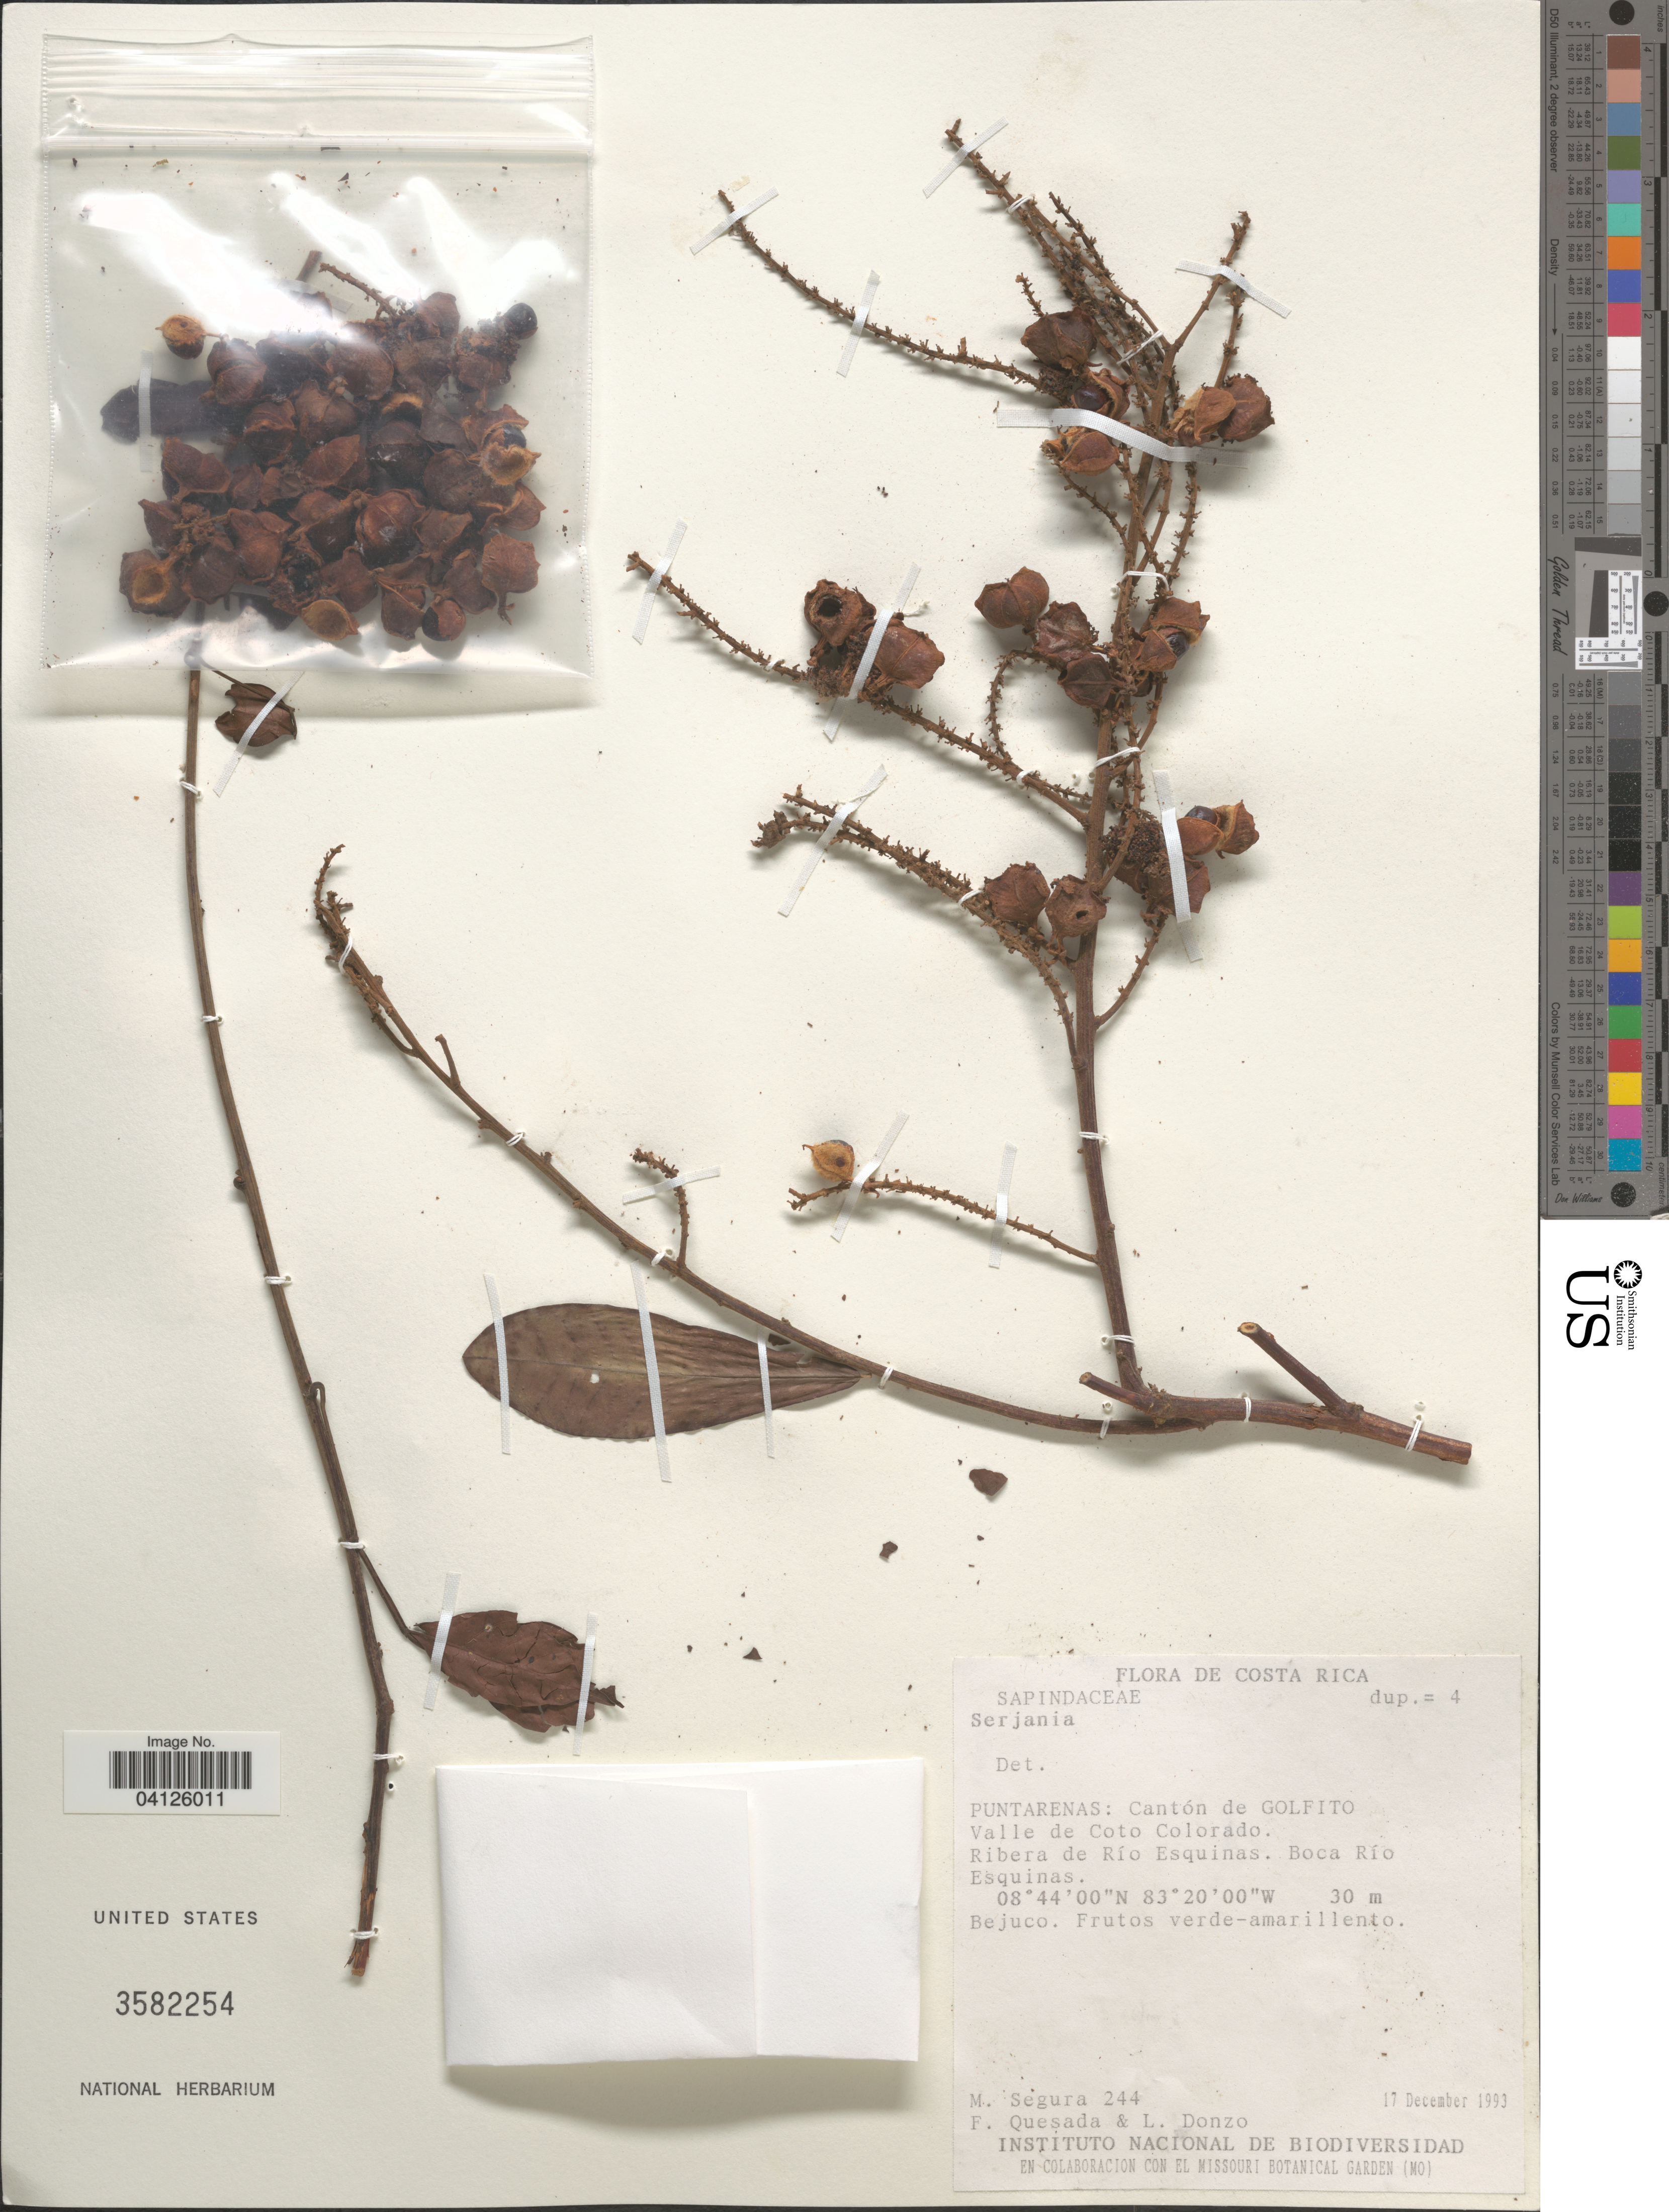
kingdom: Plantae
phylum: Tracheophyta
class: Magnoliopsida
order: Sapindales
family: Sapindaceae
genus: Paullinia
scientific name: Paullinia fuscescens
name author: Kunth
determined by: Acevedo-Rodriguez, P., (US), Smithsonian Institution - National Museum of Natural History (UNITED STATES)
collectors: M. Segura, F. Quesada & L. Donzo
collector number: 244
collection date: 1993-12-17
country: Costa Rica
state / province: Puntarenas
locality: Cantón de GOLFITO. Valle de Coto Colorado. Ribera de Río Esquinas. Boca Río Esquinas.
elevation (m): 30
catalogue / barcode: US 3582254